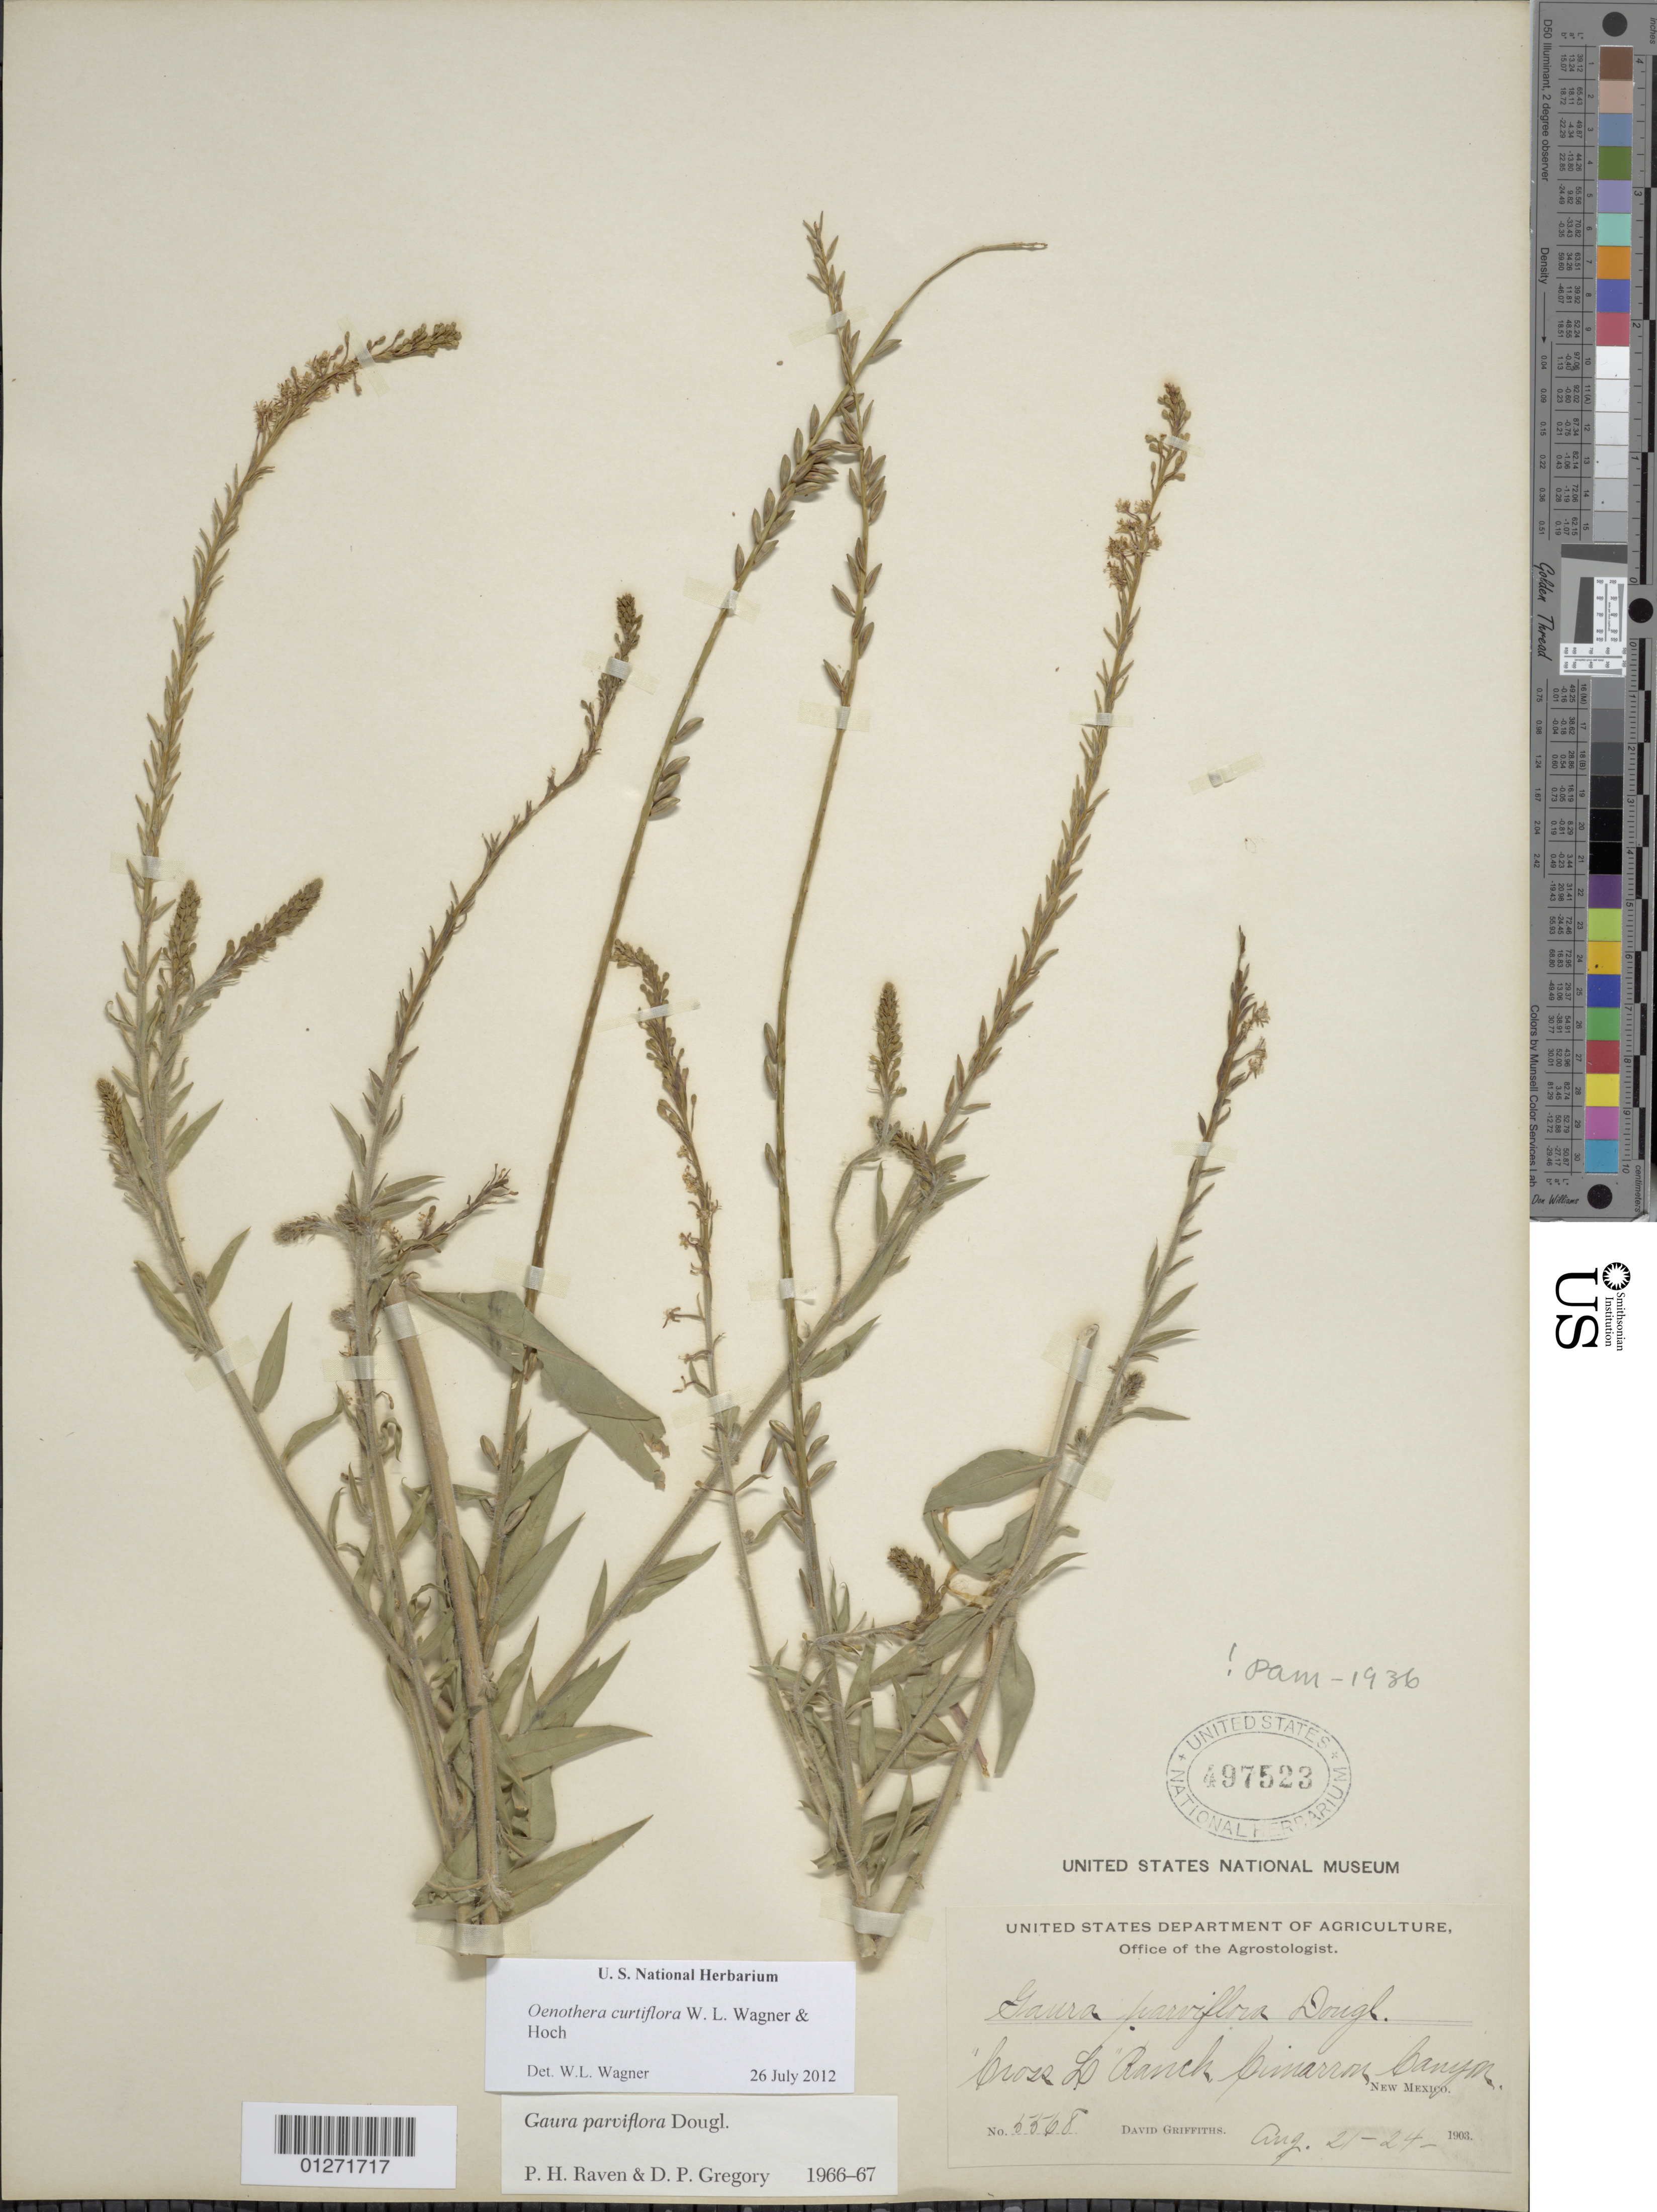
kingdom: Plantae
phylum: Tracheophyta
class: Magnoliopsida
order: Myrtales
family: Onagraceae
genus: Oenothera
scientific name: Oenothera curtiflora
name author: W.L. Wagner & Hoch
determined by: Wagner, W. L., (BOT), Smithsonian Institution - National Museum of Natural History (UNITED STATES)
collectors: D. Griffiths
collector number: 5568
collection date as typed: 21 Aug 1903 to 24 Aug 1903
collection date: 1903-08-21/1903-08-24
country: United States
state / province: New Mexico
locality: Cimarron Canyon.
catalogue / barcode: US 497523